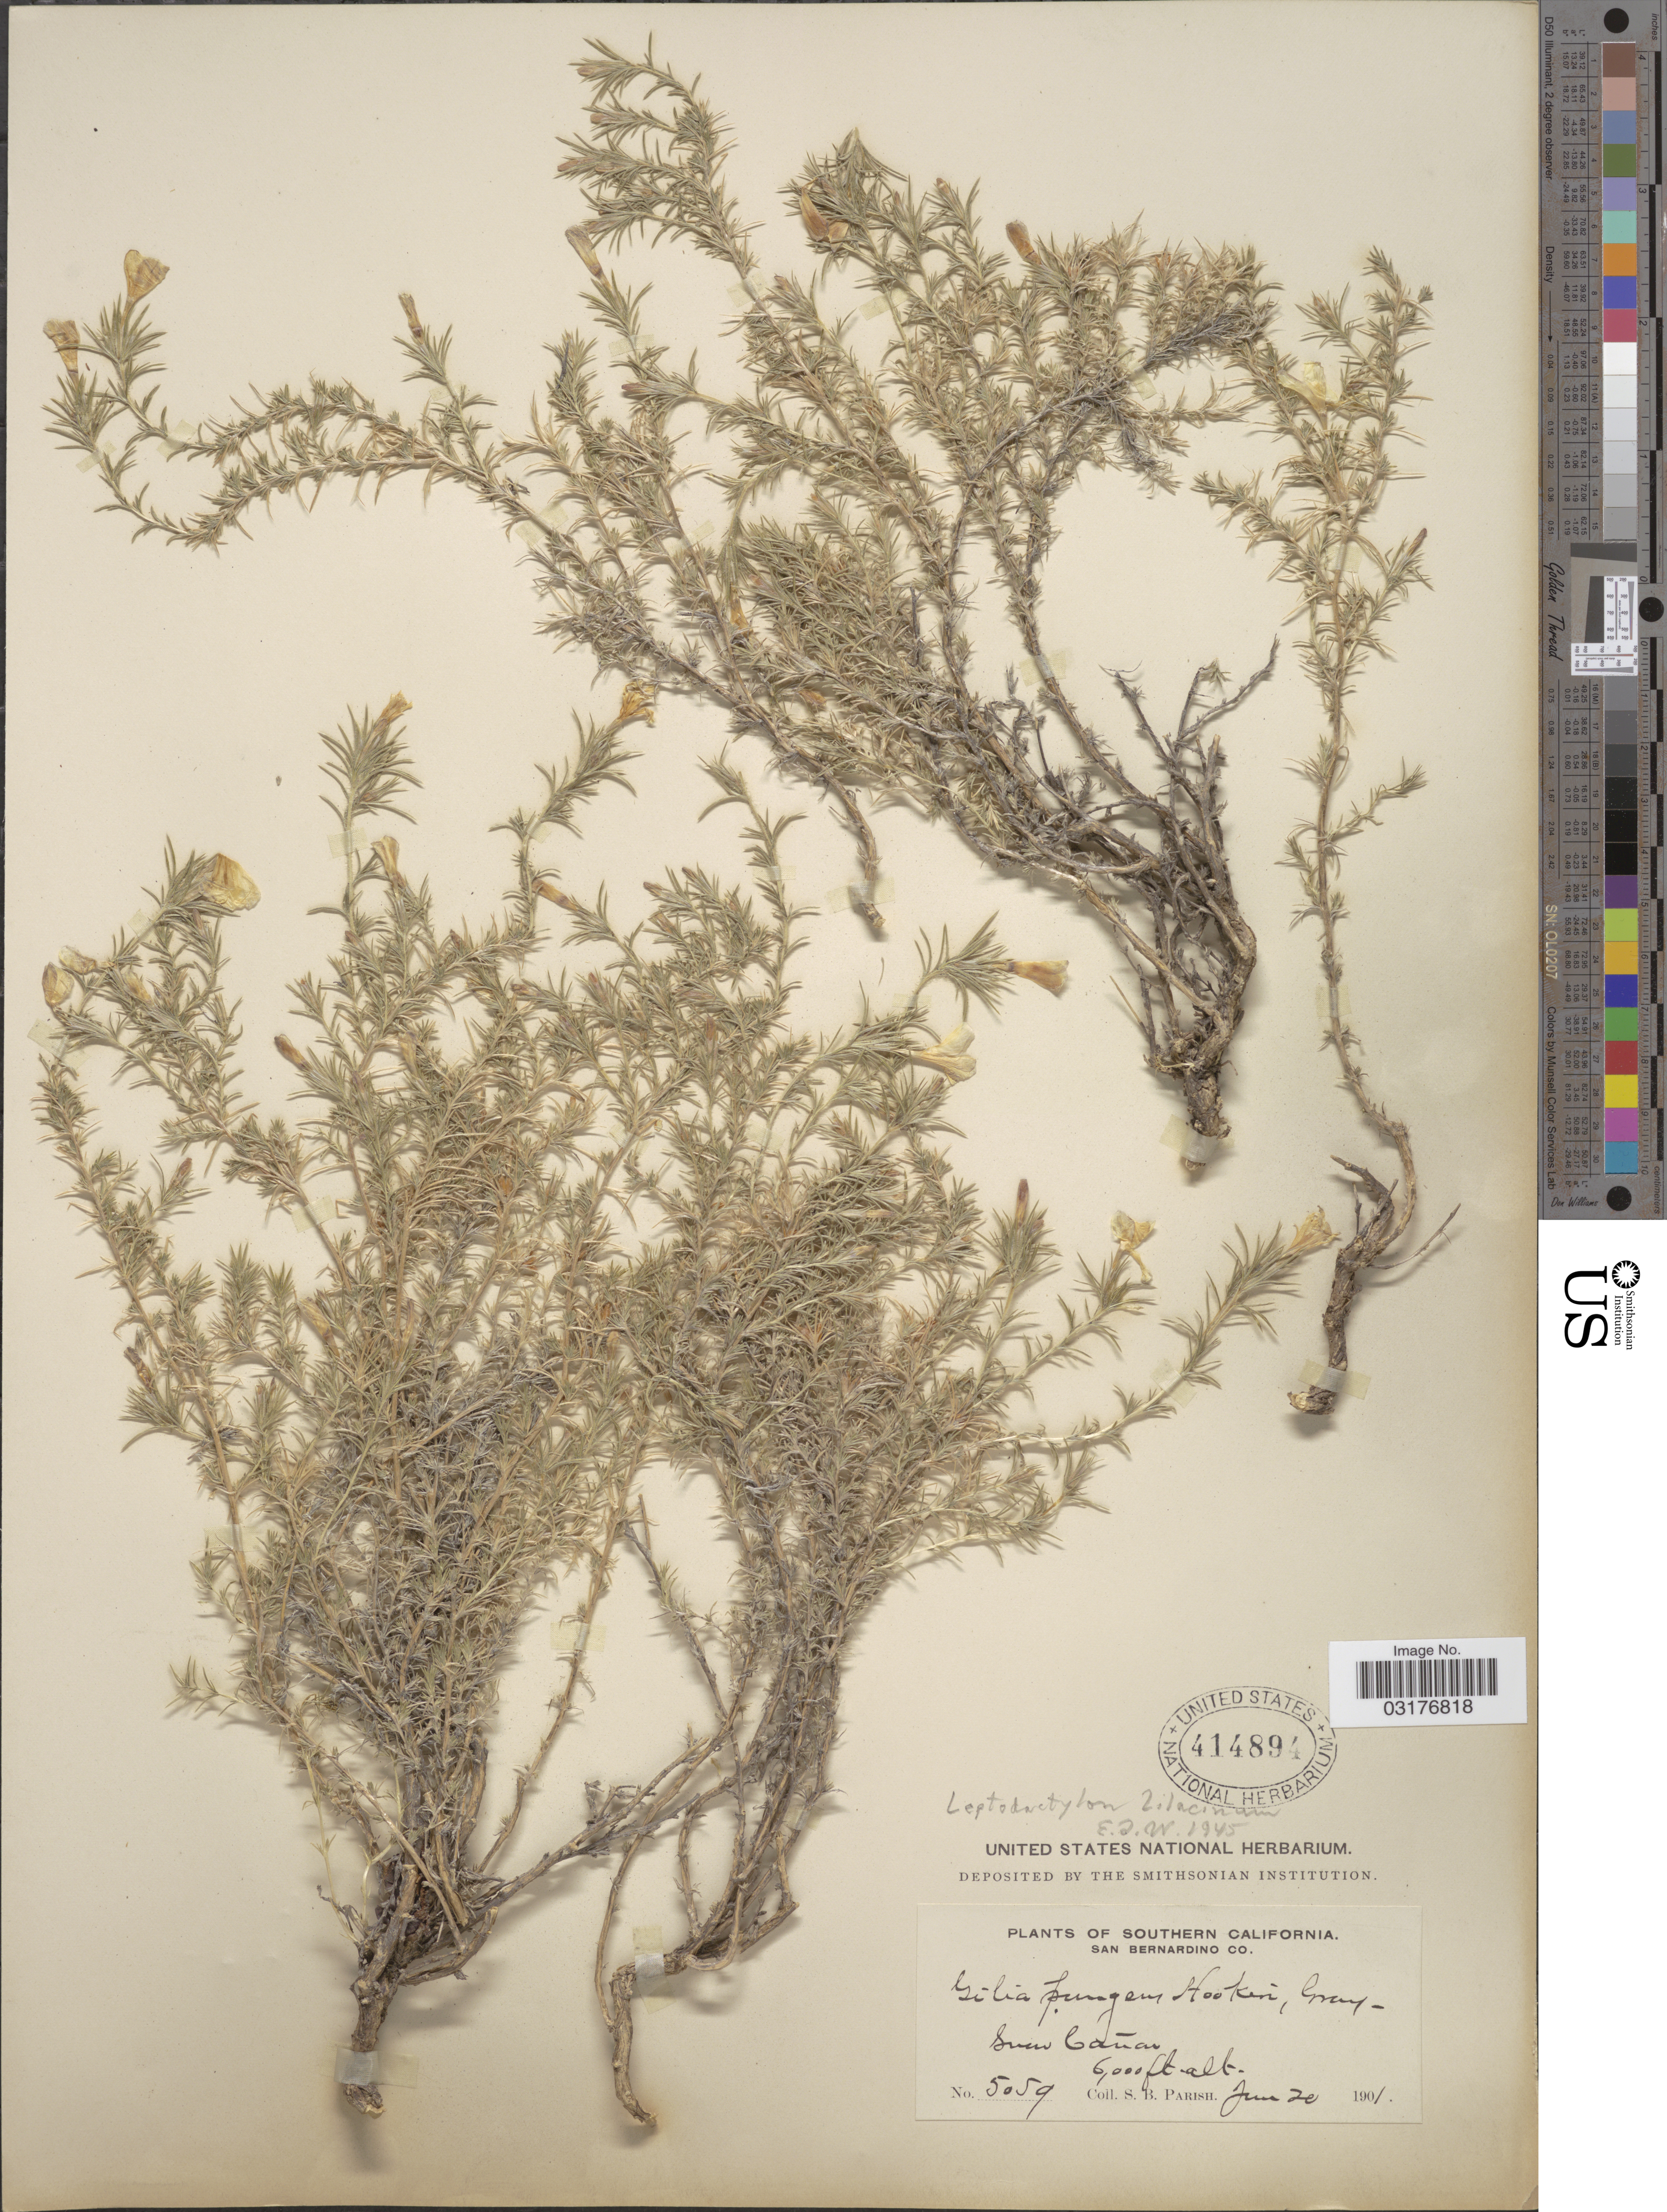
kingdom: Plantae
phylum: Tracheophyta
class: Magnoliopsida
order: Ericales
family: Polemoniaceae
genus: Linanthus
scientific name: Linanthus pungens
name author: (Torr.) J.M. Porter & L.A. Johnson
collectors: S. B. Parish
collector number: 5059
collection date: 1901-06-20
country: United States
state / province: California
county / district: San Bernardino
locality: Southern California. Snow Cañon.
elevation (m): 1829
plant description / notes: Corrected "Seven Cañon" to "Snow Cañon." Removed "San Bernardino Co." from Precise Locality field and added to County field.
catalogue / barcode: US 414894